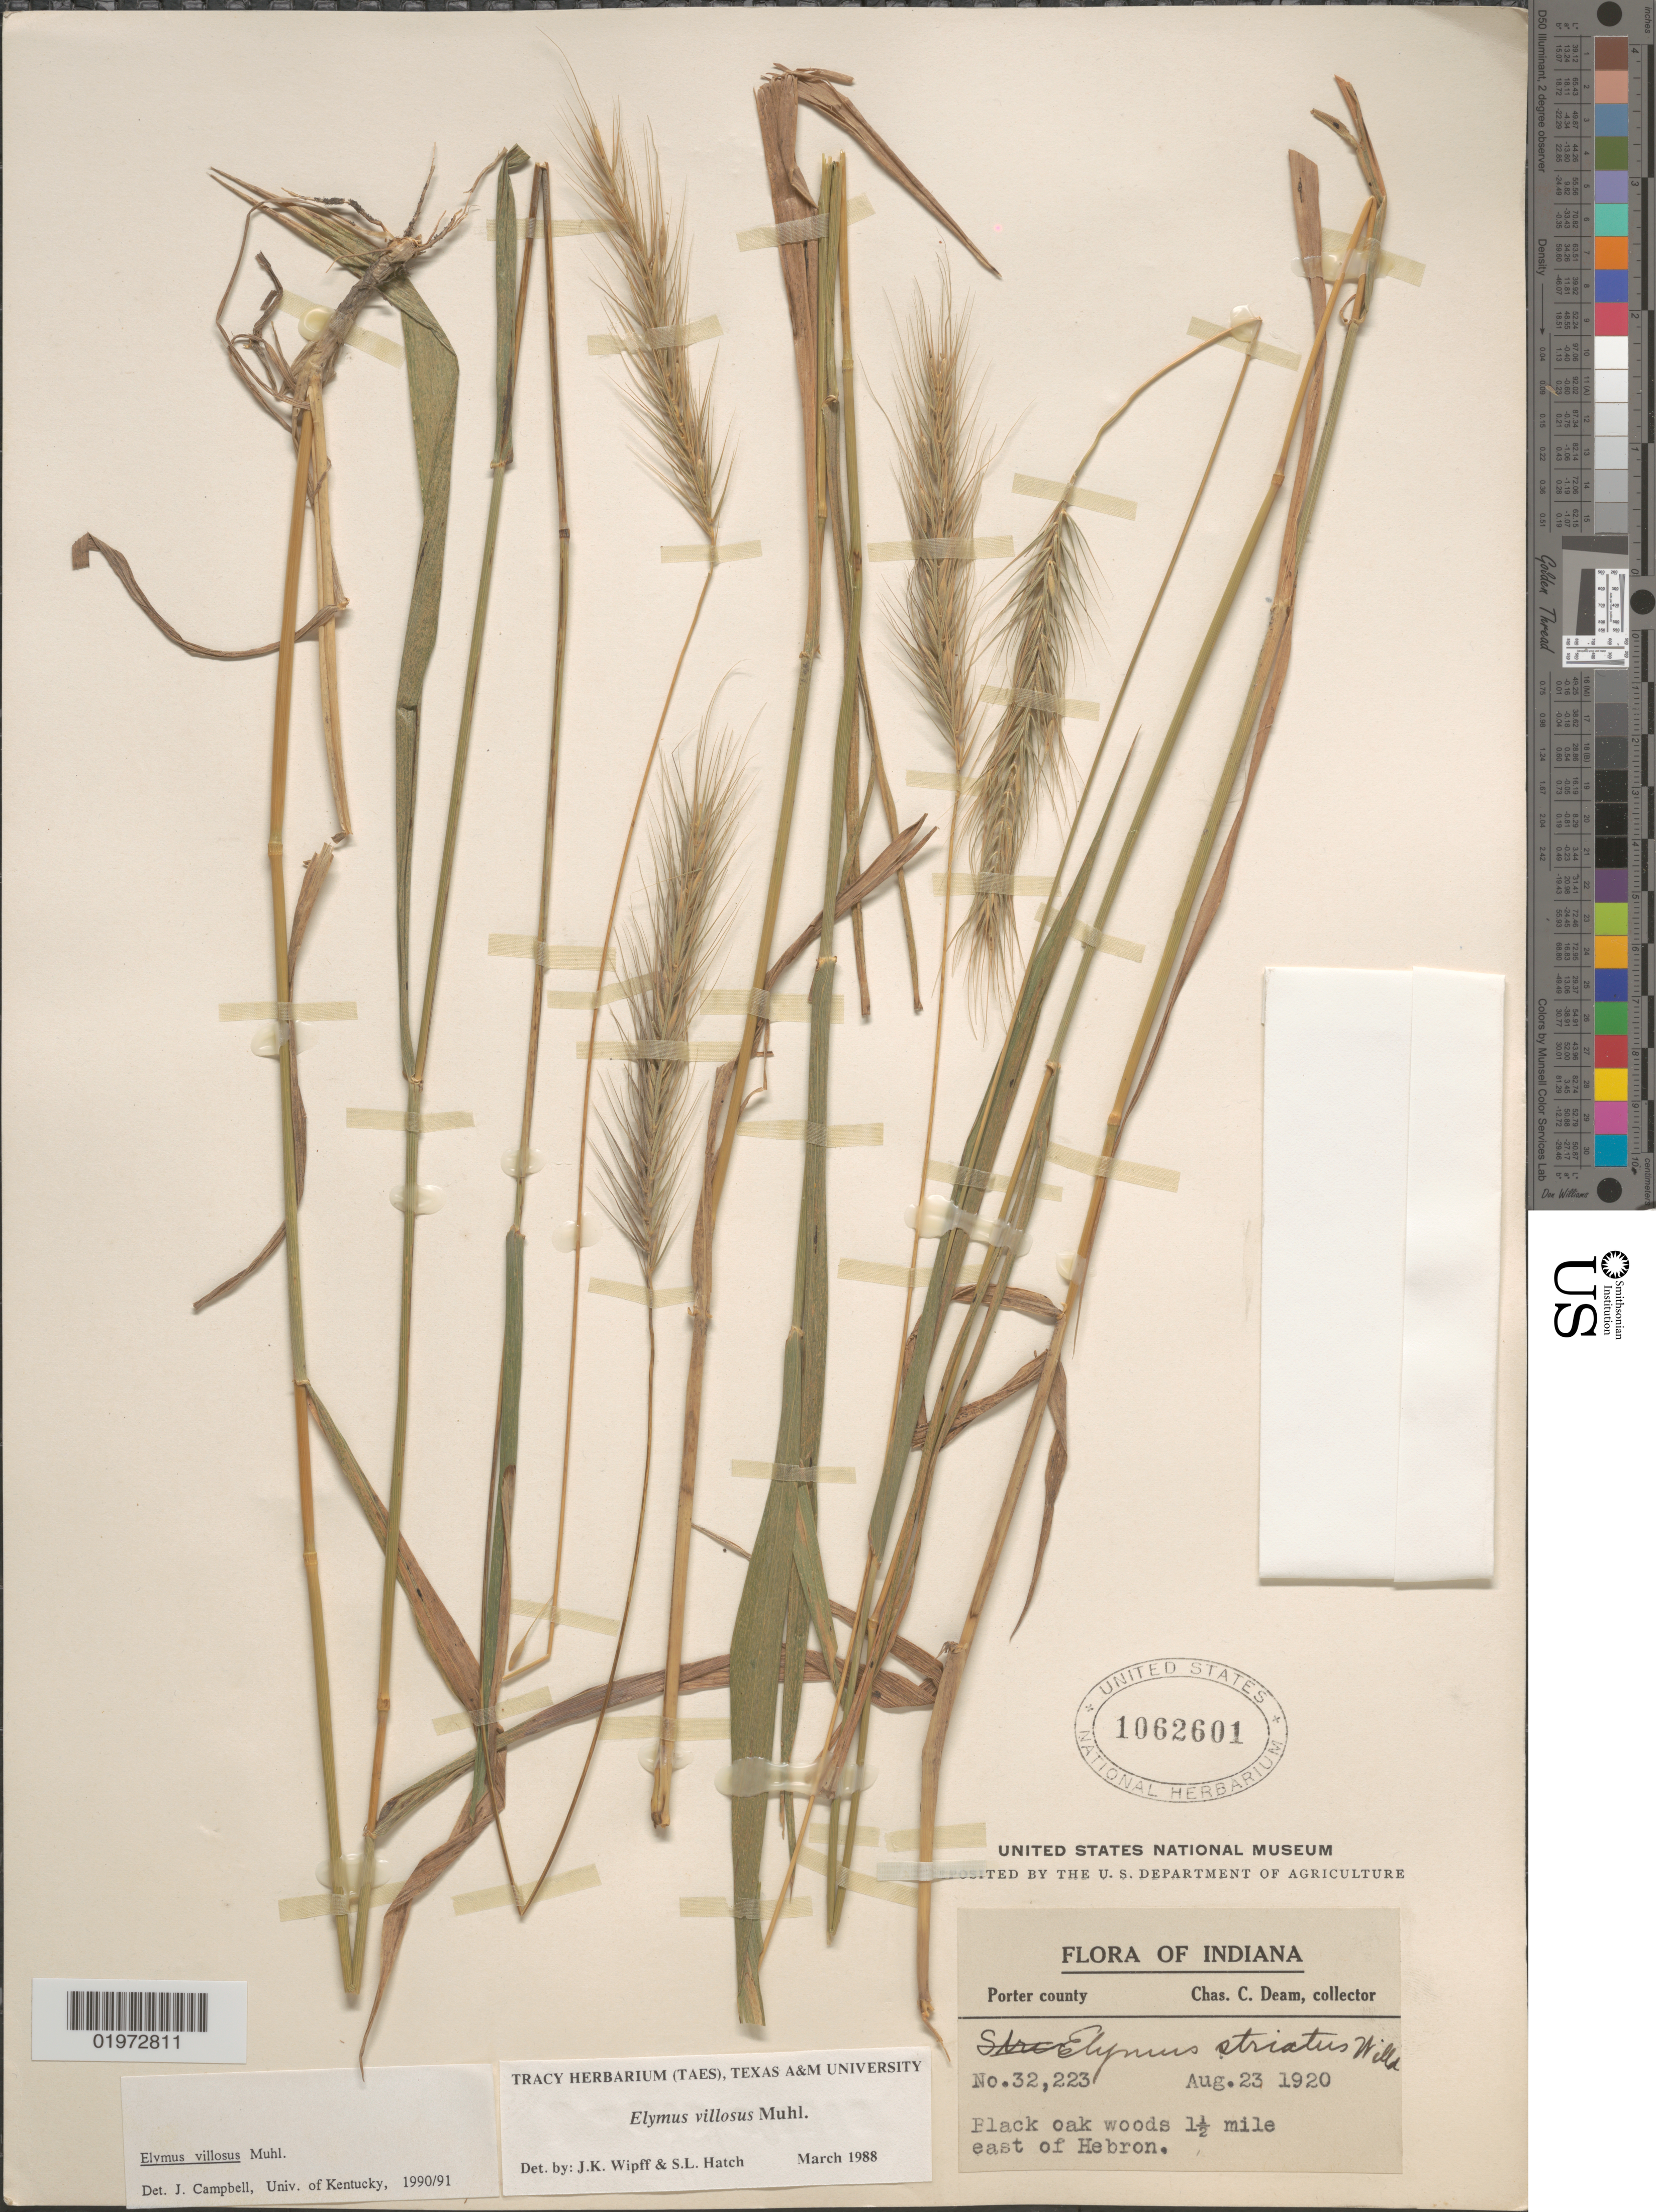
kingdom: Plantae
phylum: Tracheophyta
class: Liliopsida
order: Poales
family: Poaceae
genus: Elymus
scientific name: Elymus villosus var. arkansanus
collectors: C. C. Deam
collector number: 32223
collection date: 1920-08-23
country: United States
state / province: Indiana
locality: Porter county. Black oak woods 1½ mile east of Hebron.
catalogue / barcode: US 1062601